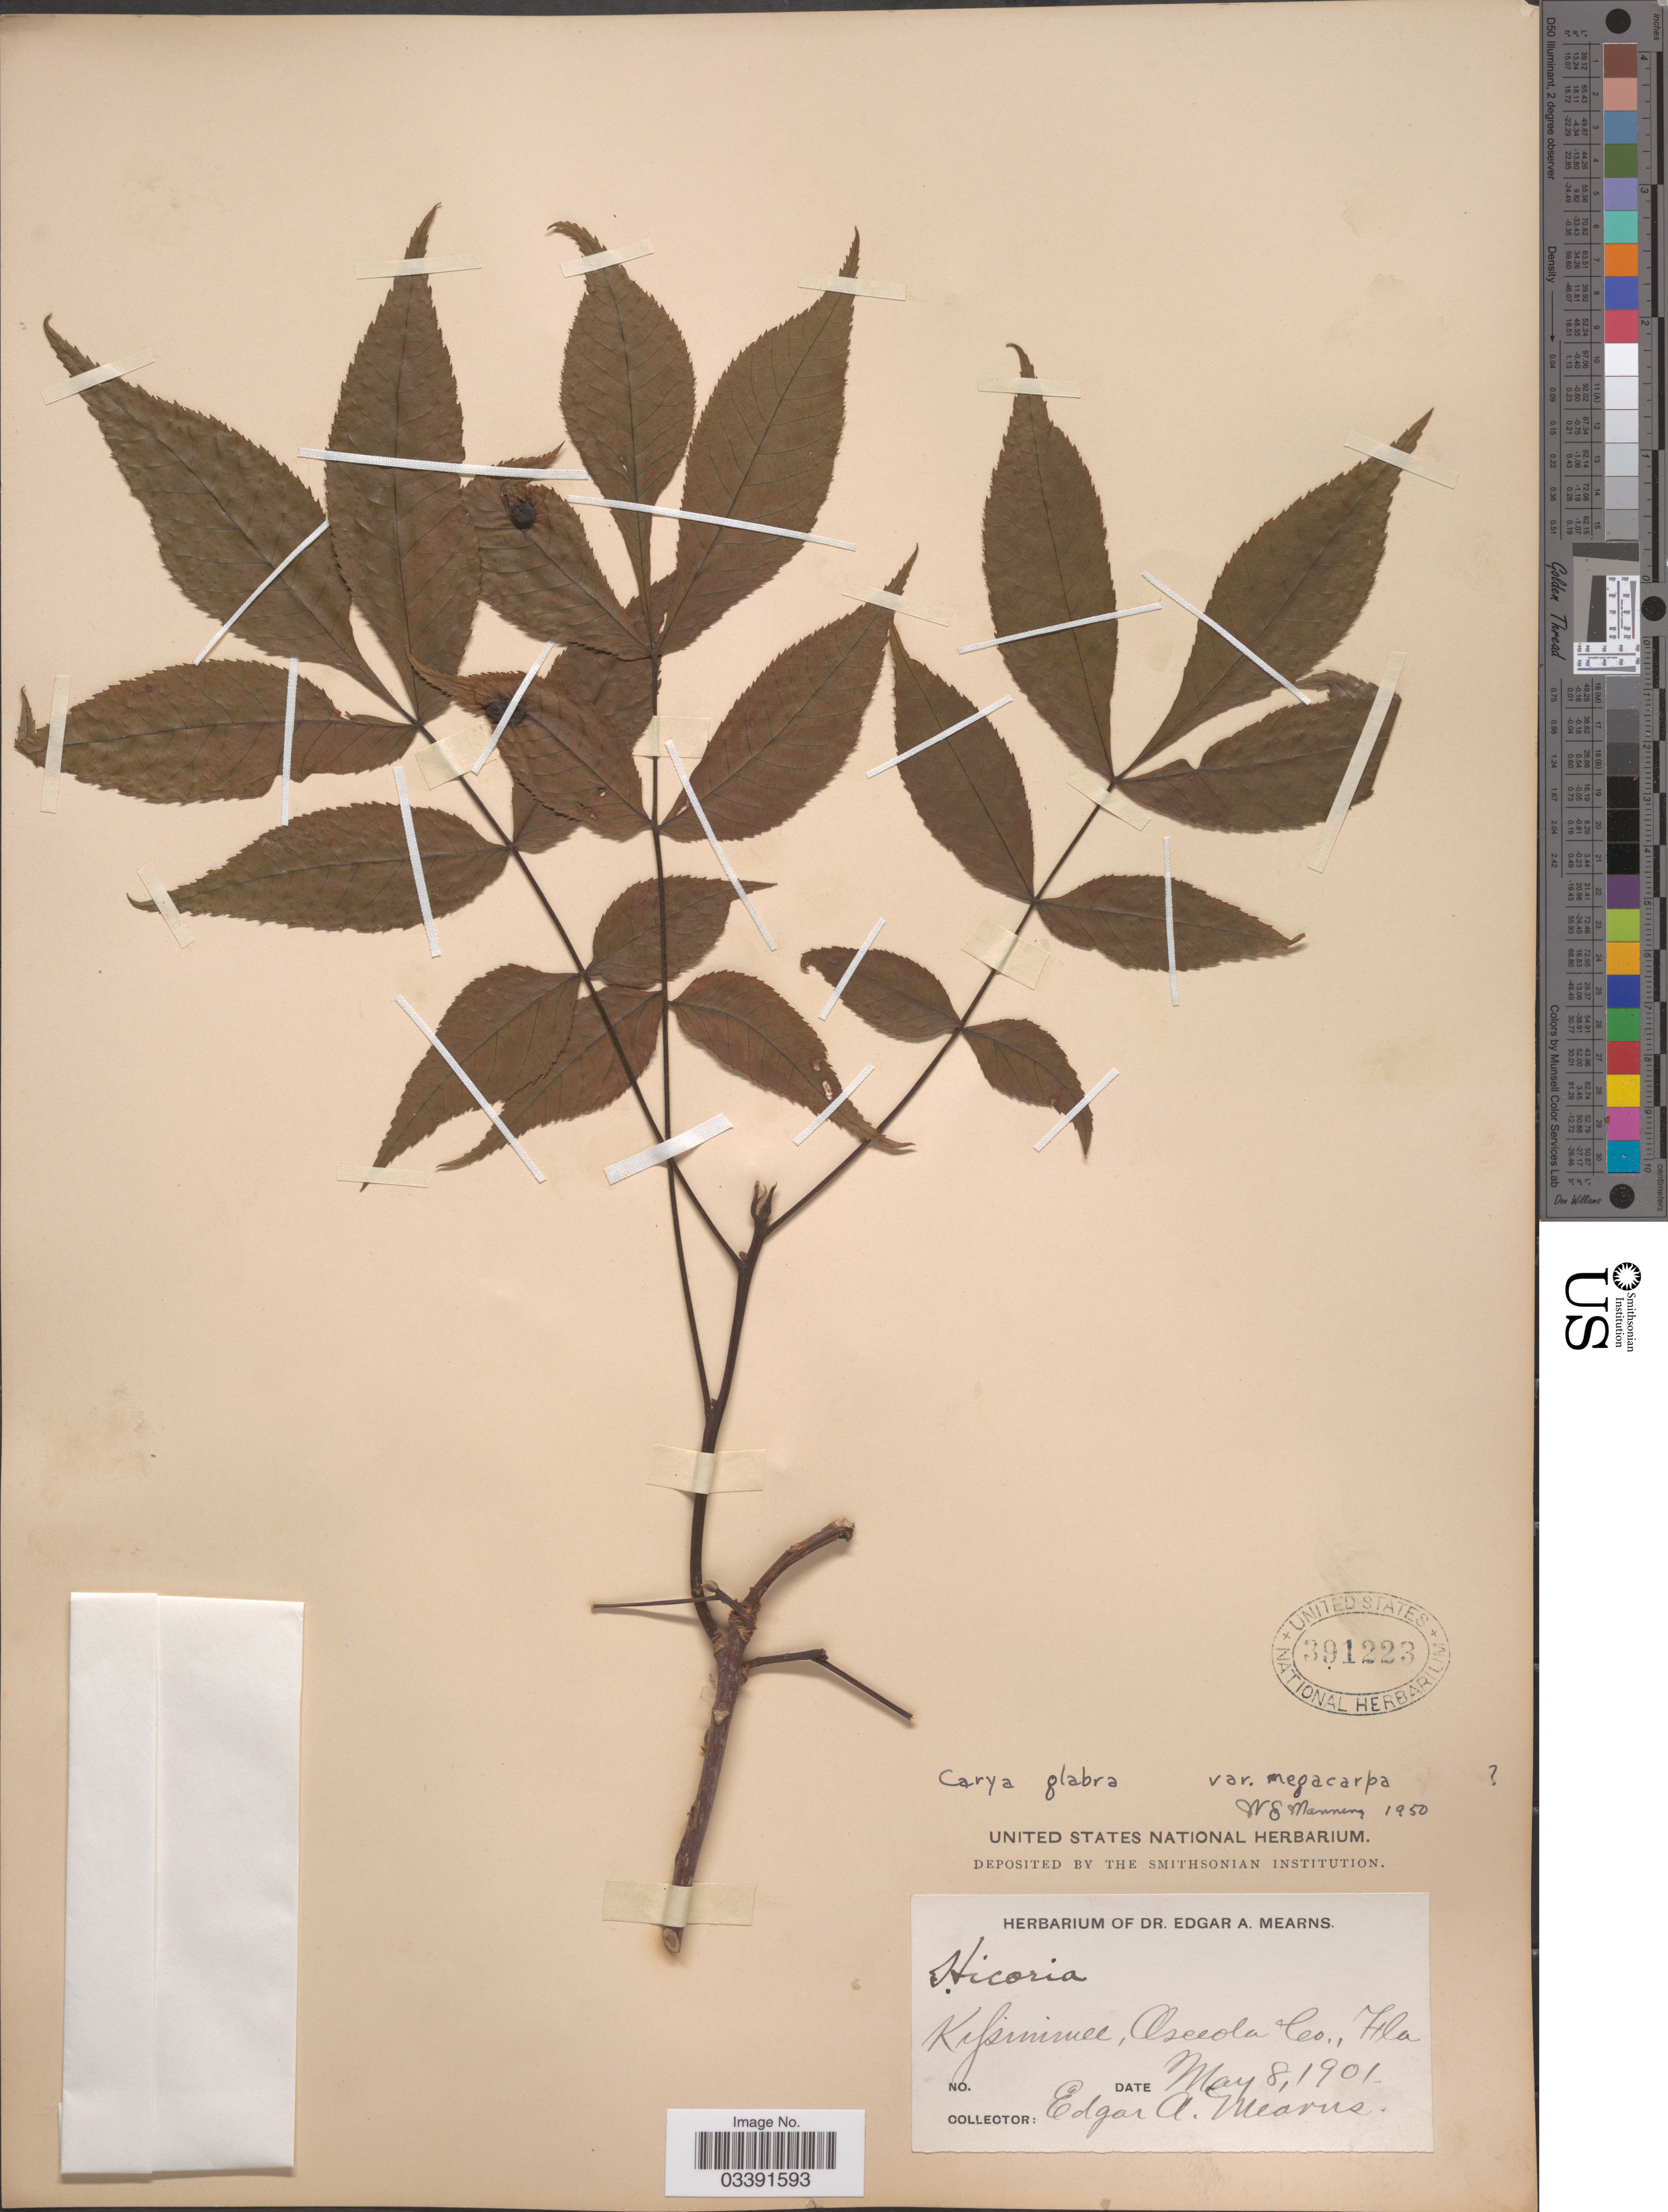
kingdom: Plantae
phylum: Tracheophyta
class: Magnoliopsida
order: Fagales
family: Juglandaceae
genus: Carya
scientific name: Carya glabra var. glabra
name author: (Mill.) Sweet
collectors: E. A. Mearns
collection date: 1901-05-08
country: United States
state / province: Florida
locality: Kissimmee, Osciola Co.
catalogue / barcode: US 391223